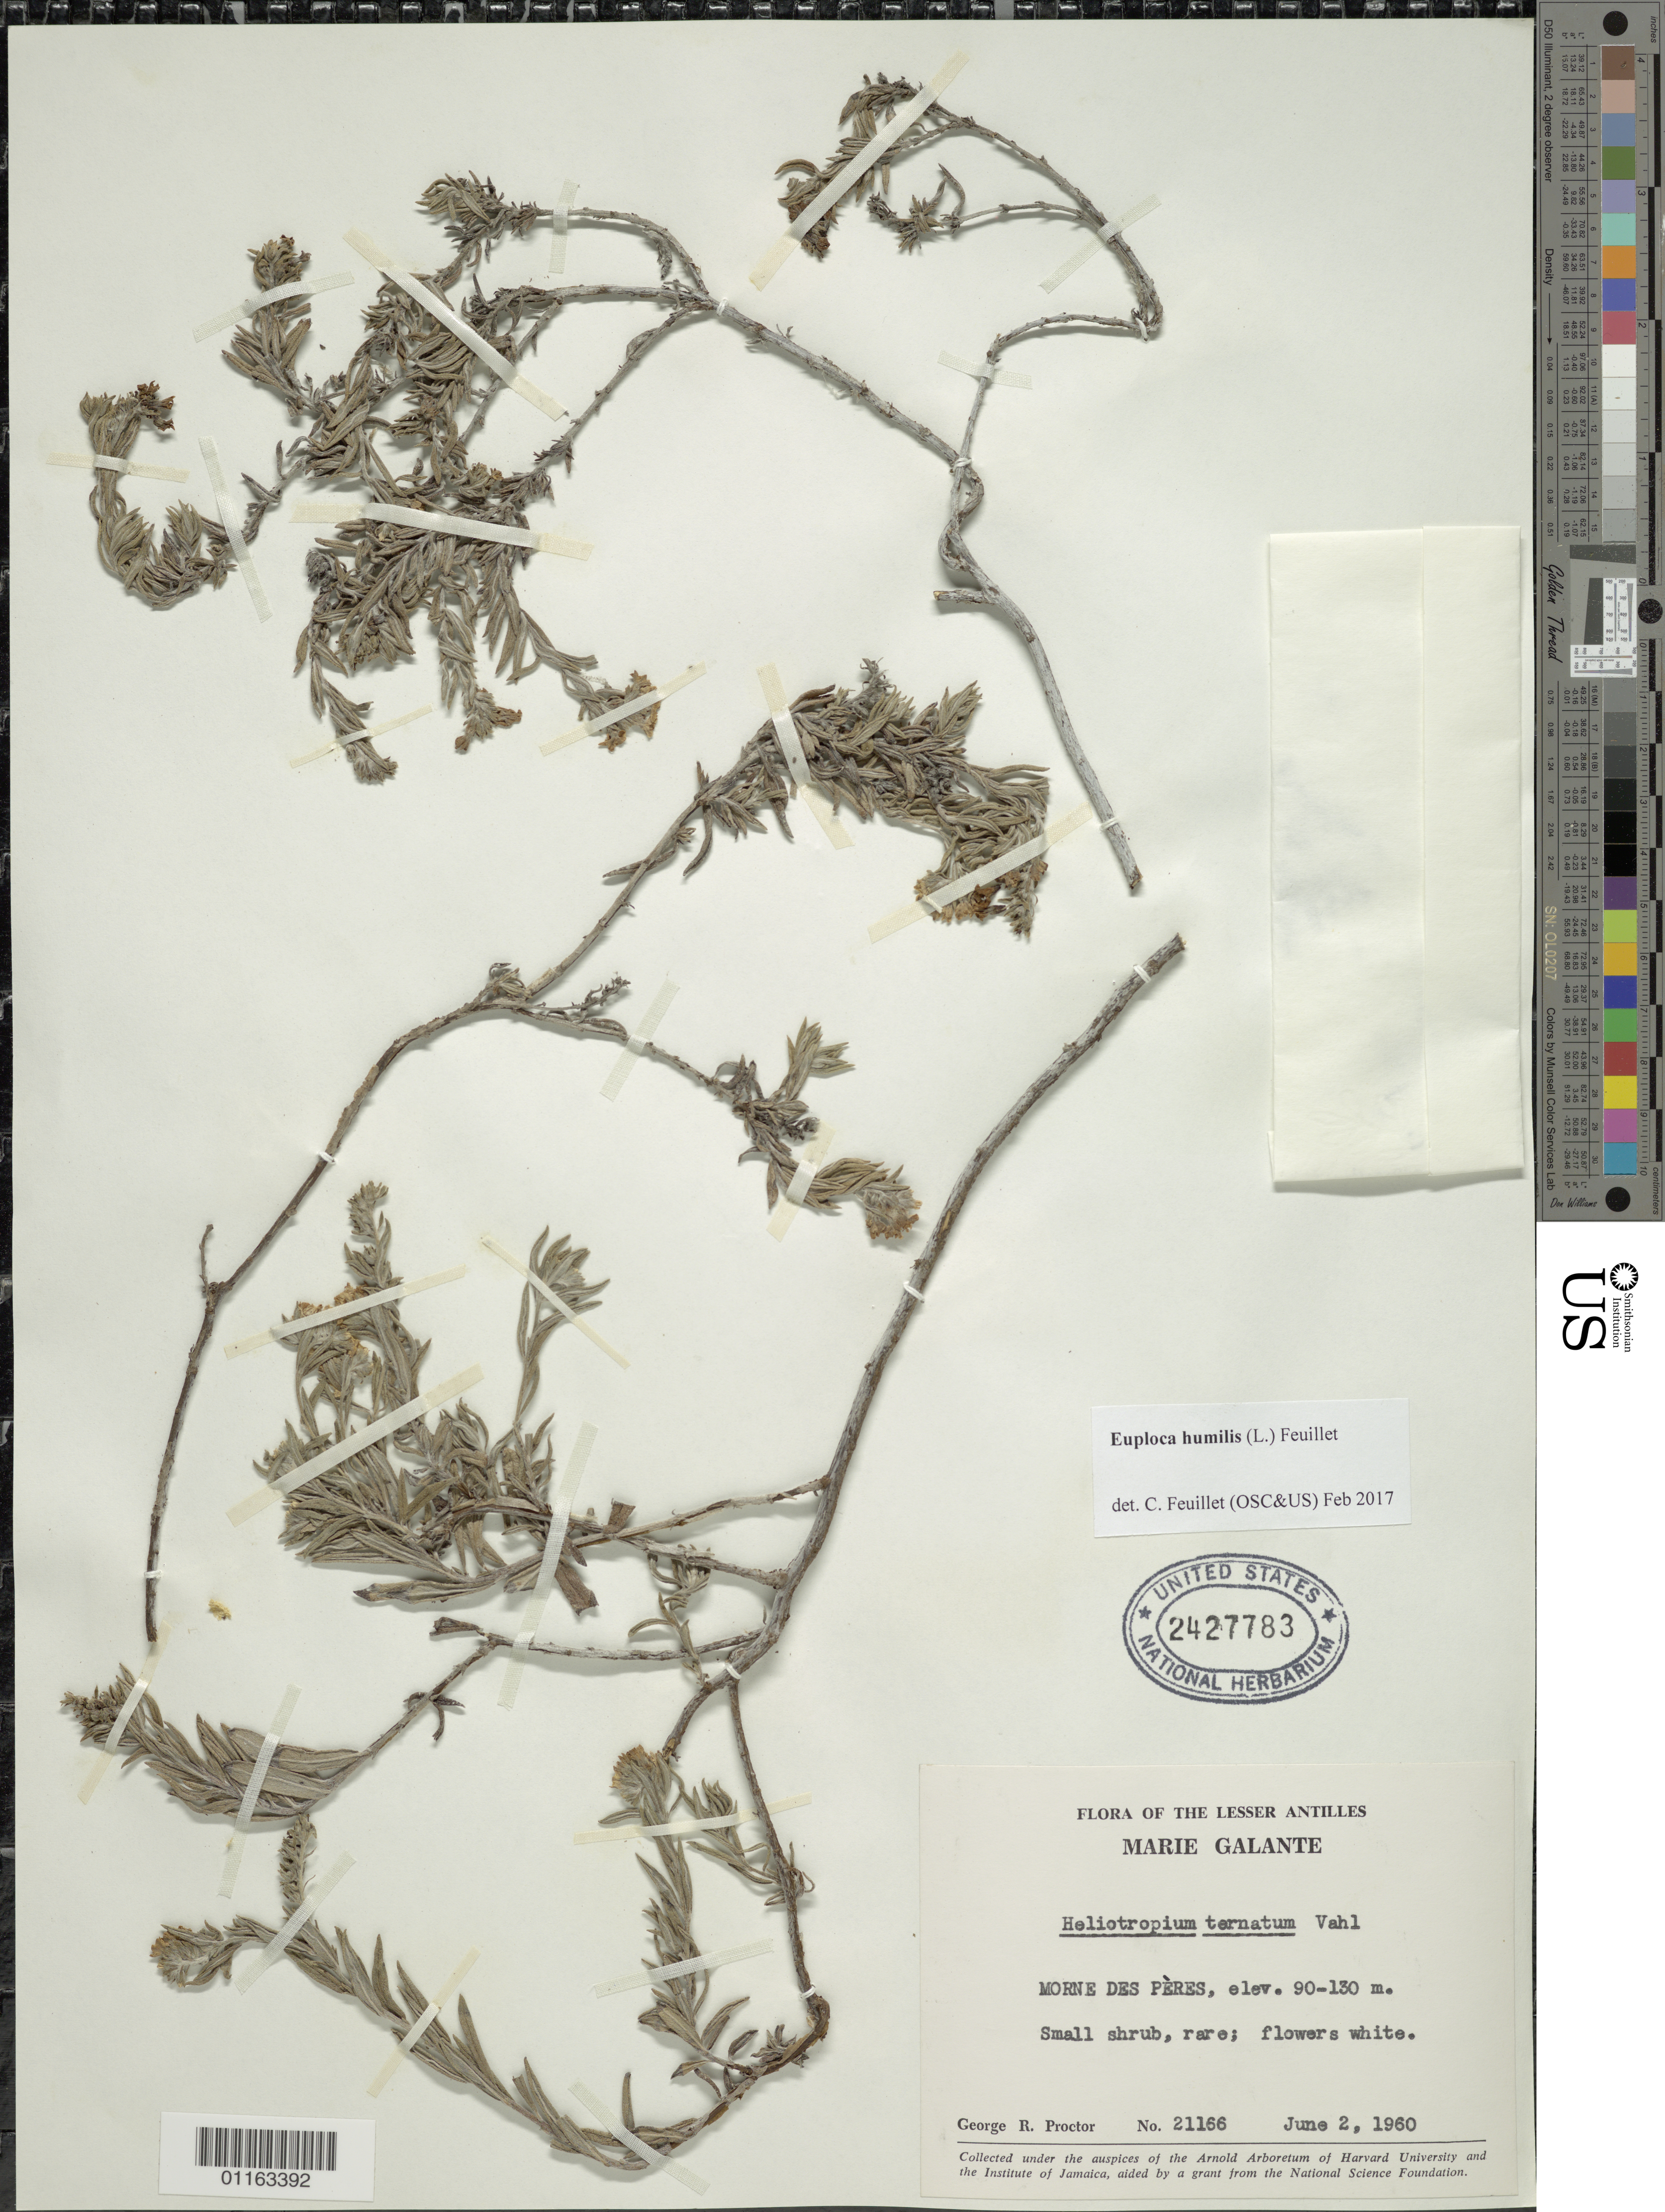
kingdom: Plantae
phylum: Tracheophyta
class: Magnoliopsida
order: Boraginales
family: Heliotropiaceae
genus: Euploca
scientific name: Euploca humilis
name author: (L.) Feuillet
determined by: Feuillet, C.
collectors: G. R. Proctor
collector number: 21166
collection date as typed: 02 Jun 1960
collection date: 1960-06-02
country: Guadeloupe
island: Marie Galante I.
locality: Morne des Peres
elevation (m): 90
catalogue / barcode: US 2427783